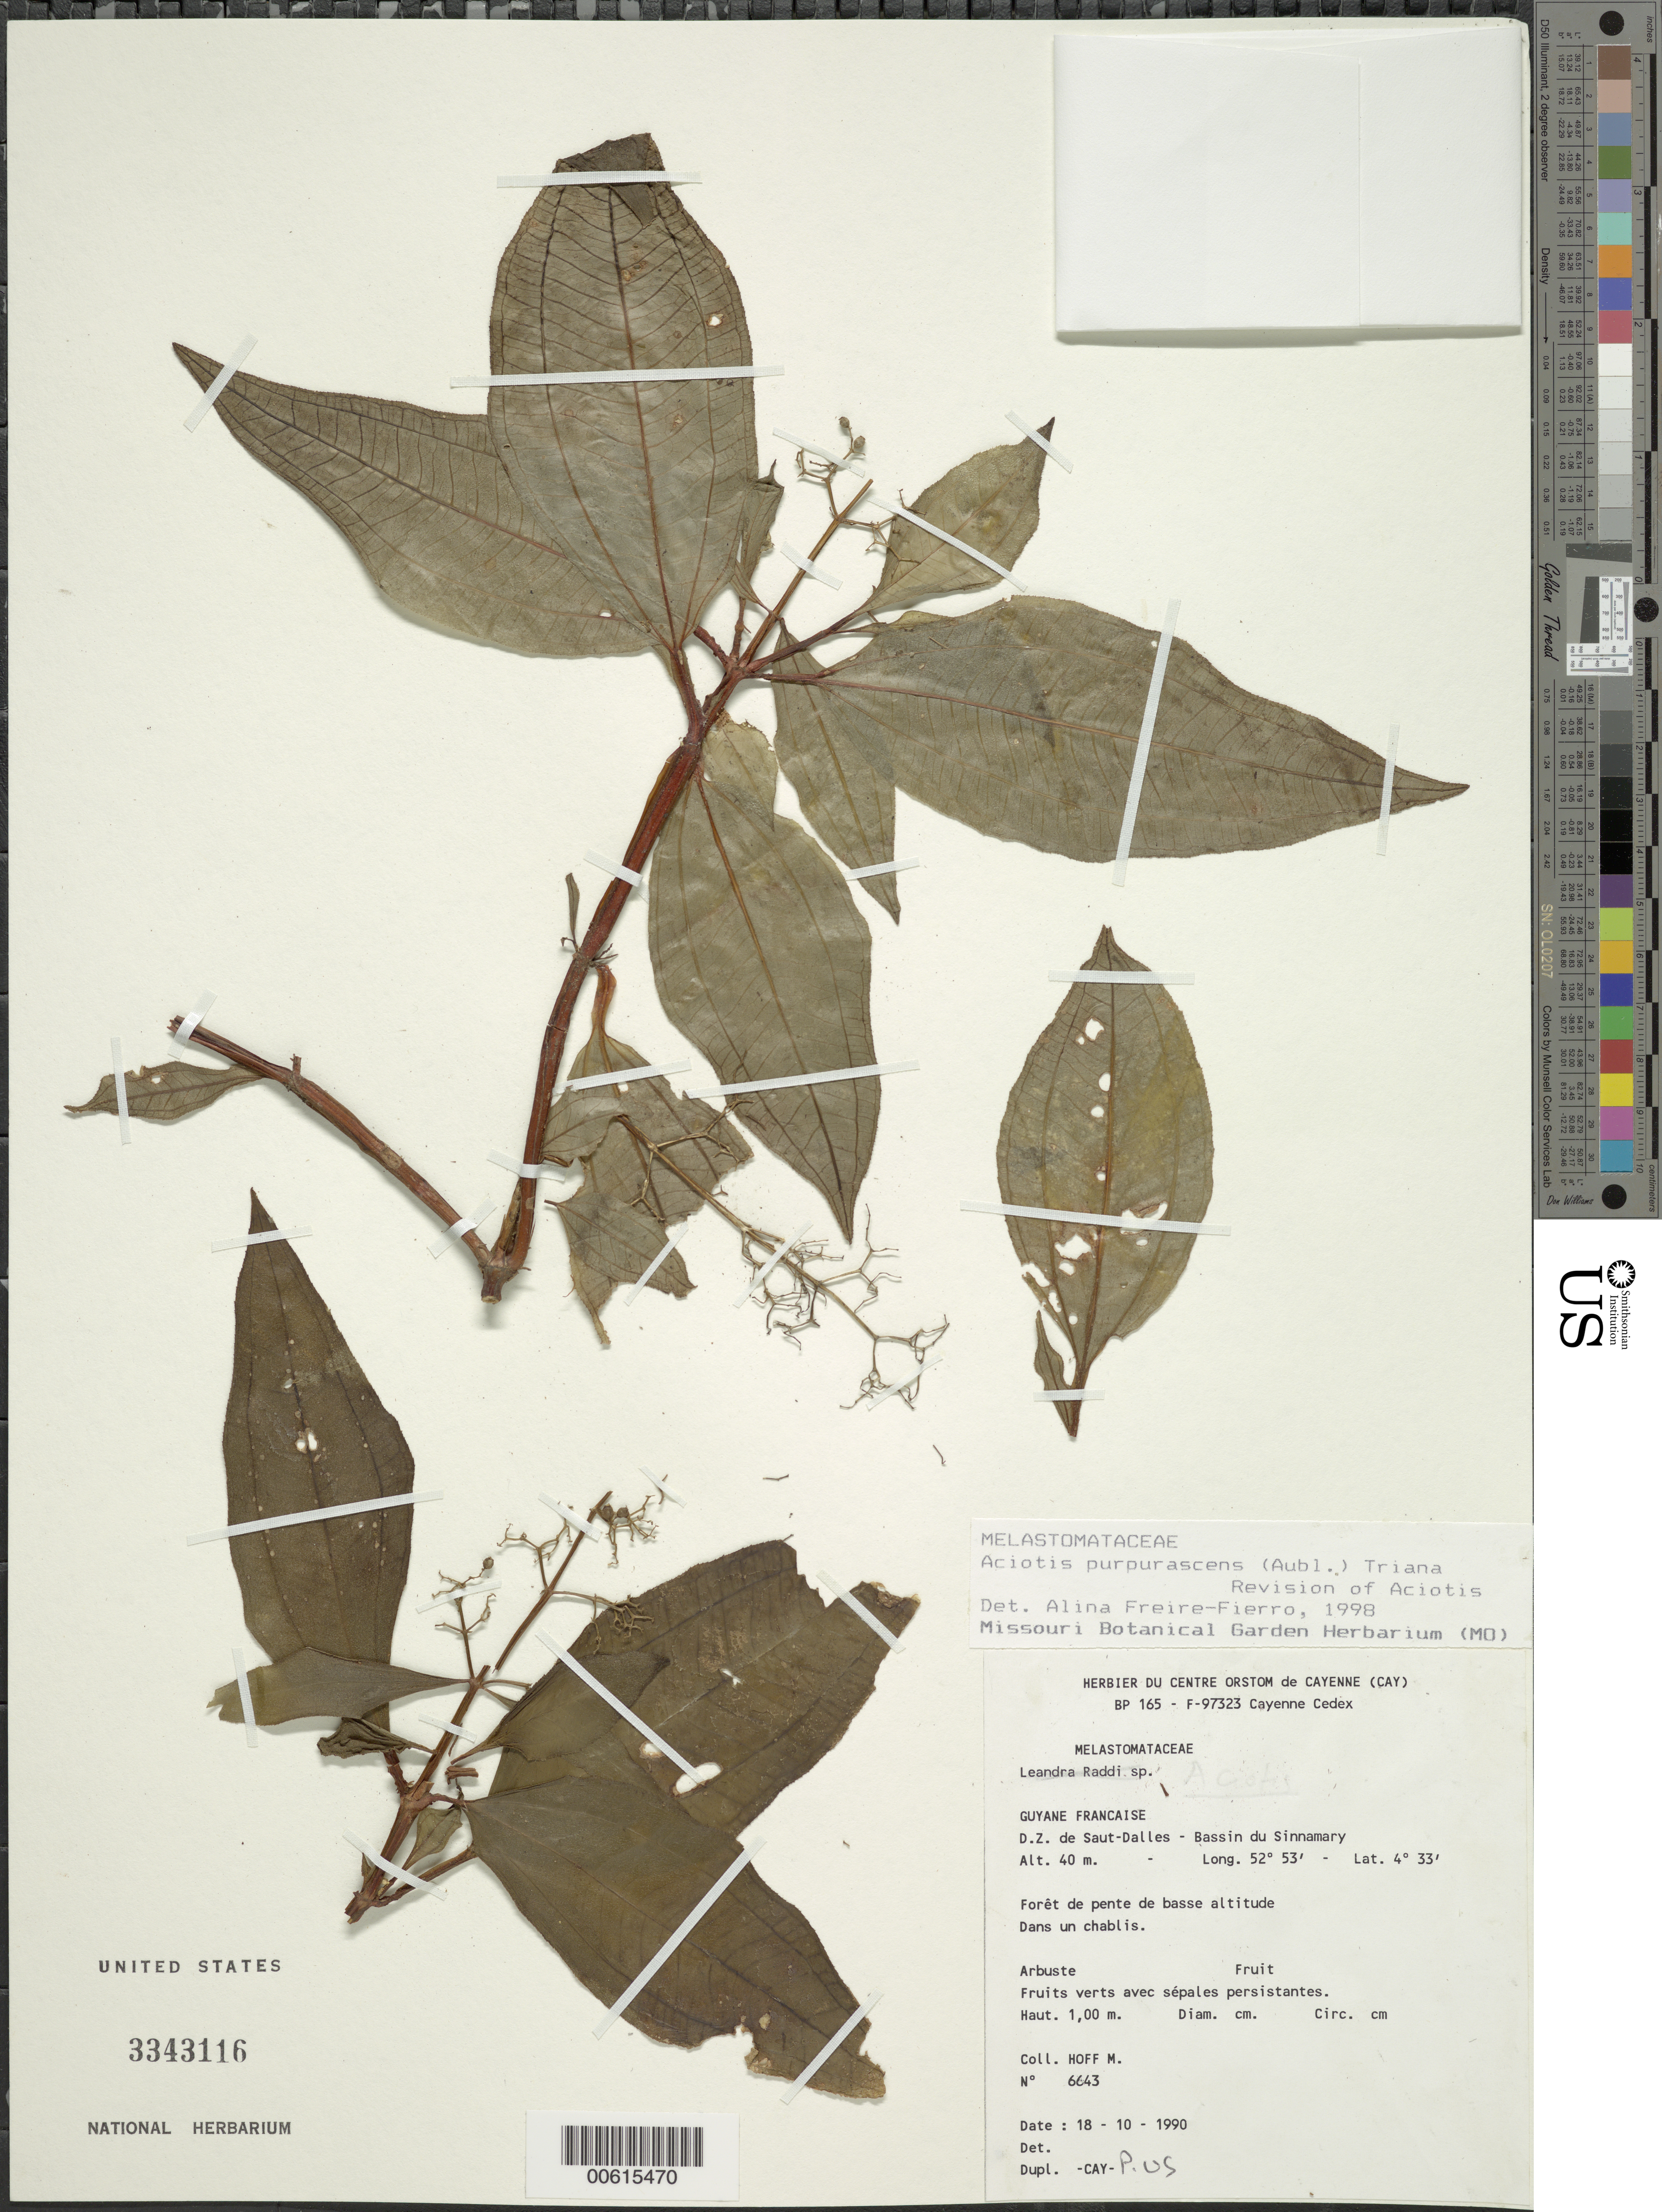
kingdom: Plantae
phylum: Tracheophyta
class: Magnoliopsida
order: Myrtales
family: Melastomataceae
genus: Aciotis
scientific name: Aciotis purpurascens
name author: (Aubl.) Triana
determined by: Freire-Fierro, A.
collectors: M. Hoff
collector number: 6643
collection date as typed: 18-Oct-90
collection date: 1990-10-18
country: French Guiana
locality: Saut-Dalles, D.Z., Bassin du Sinnamary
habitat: Foret de pente de basse altitude. Dans un chablis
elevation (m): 40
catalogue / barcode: US 3343116